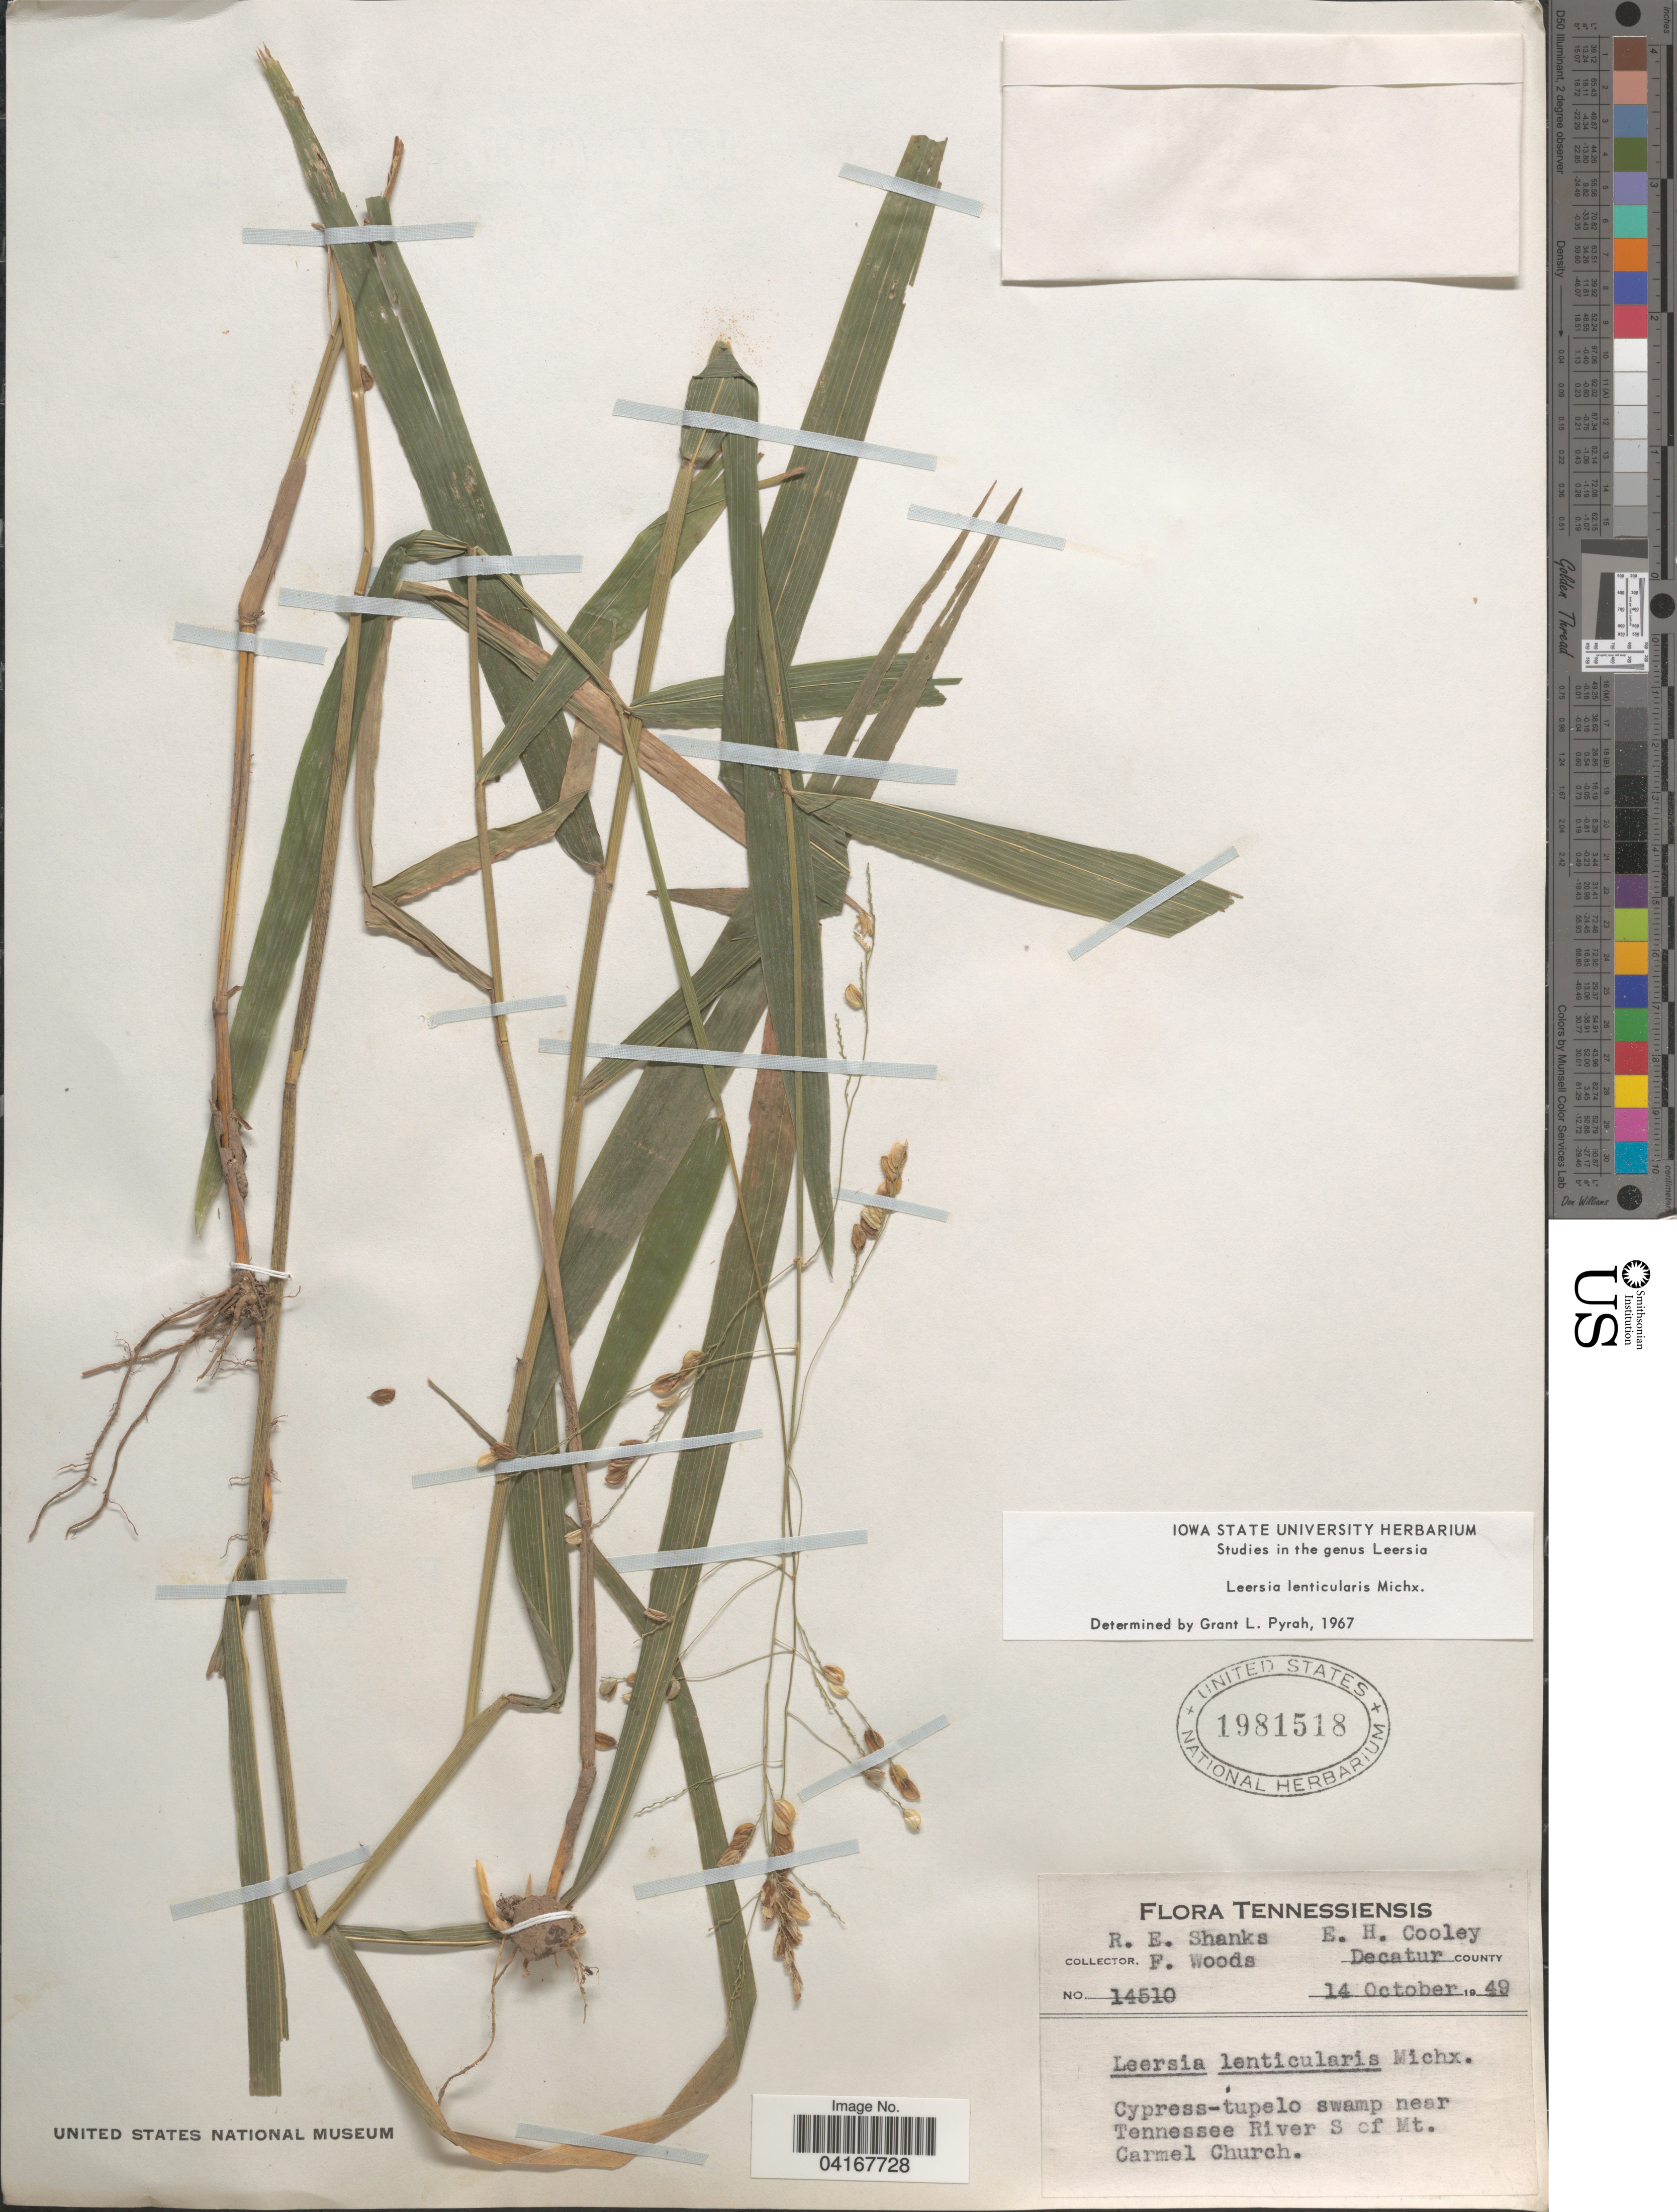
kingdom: Plantae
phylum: Tracheophyta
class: Liliopsida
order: Poales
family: Poaceae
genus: Leersia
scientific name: Leersia lenticularis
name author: Michx.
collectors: R. Shanks, F. Woods & E. H. Cooley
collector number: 14510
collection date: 1949-10-14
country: United States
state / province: Tennessee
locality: Decatur County. Cypress-tupelo swamp near Tennessee River S of Mt. Carmel Church.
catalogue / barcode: US 1981518